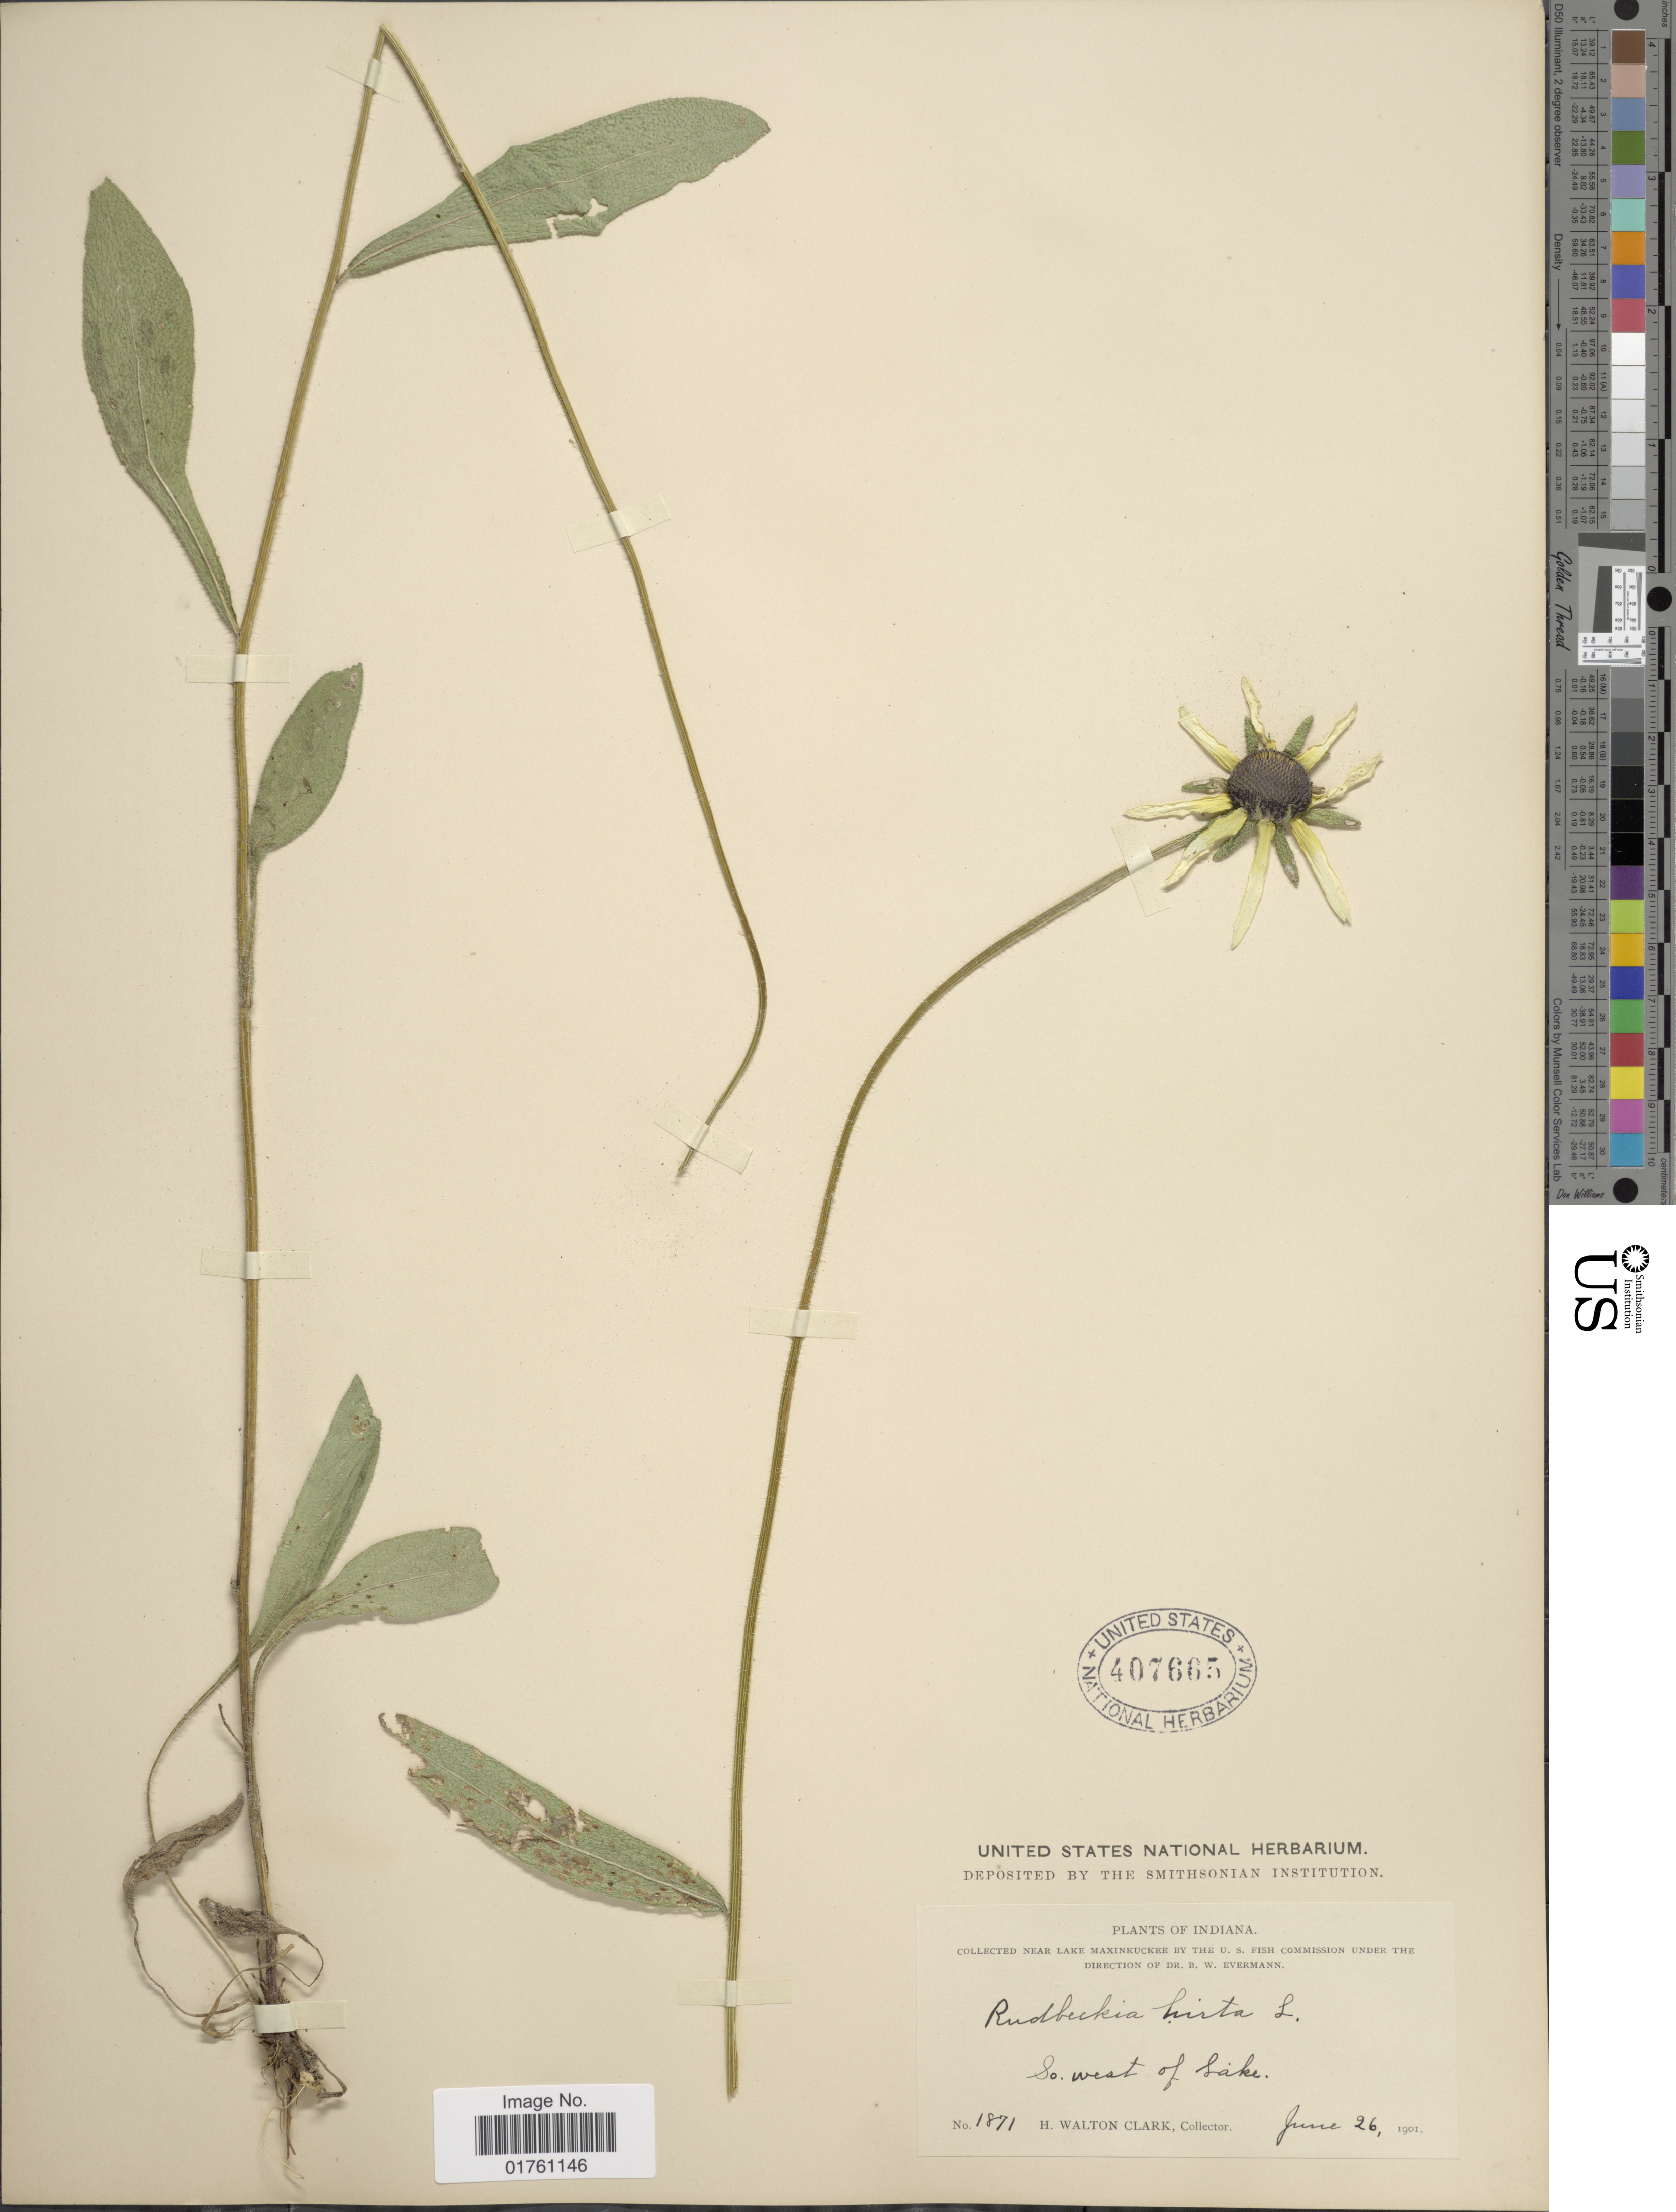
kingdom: Plantae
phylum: Tracheophyta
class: Magnoliopsida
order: Asterales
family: Asteraceae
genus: Rudbeckia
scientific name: Rudbeckia hirta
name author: L.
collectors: H. W. Clark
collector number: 1871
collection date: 1901-06-26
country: United States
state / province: Indiana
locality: Near Lake Maxinkuckee, So. west of Lake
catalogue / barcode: US 407665